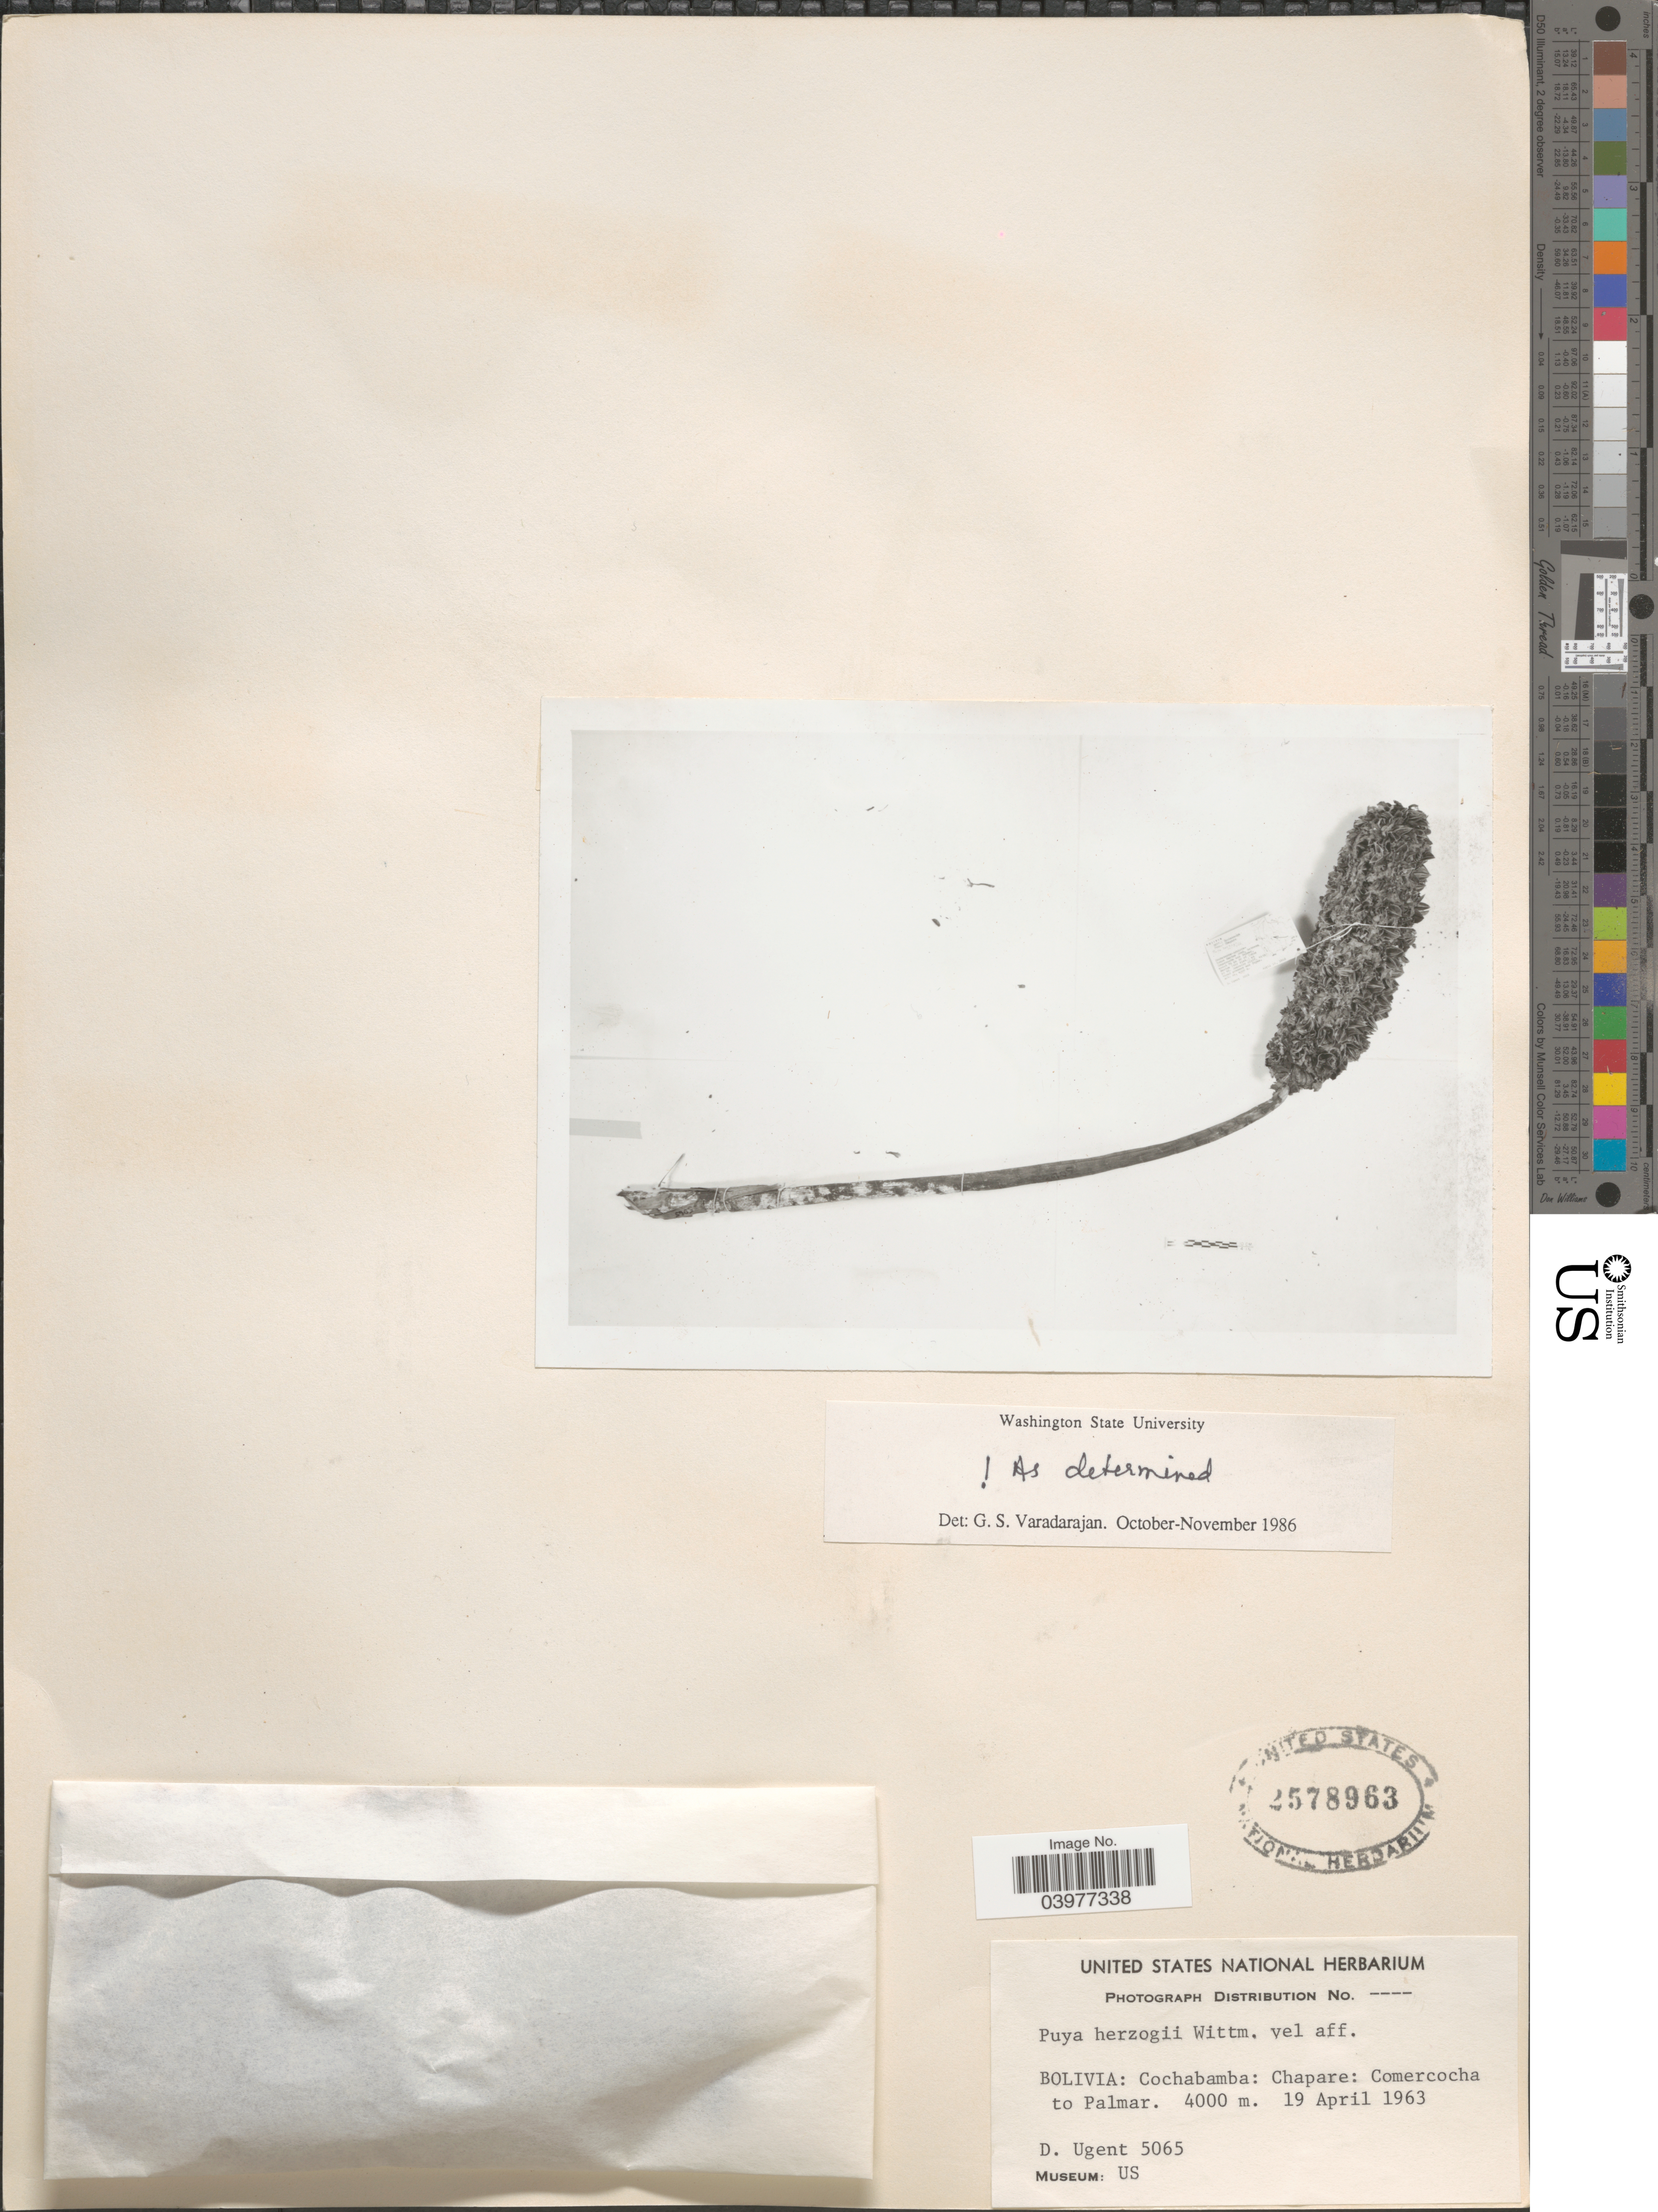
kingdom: Plantae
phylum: Tracheophyta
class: Liliopsida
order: Poales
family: Bromeliaceae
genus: Puya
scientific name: Puya herzogii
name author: Wittm.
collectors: D. Ugent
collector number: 5065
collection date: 1963-04-19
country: Bolivia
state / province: Cochabamba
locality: Chapare: Comercocha to Palmar.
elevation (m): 4000